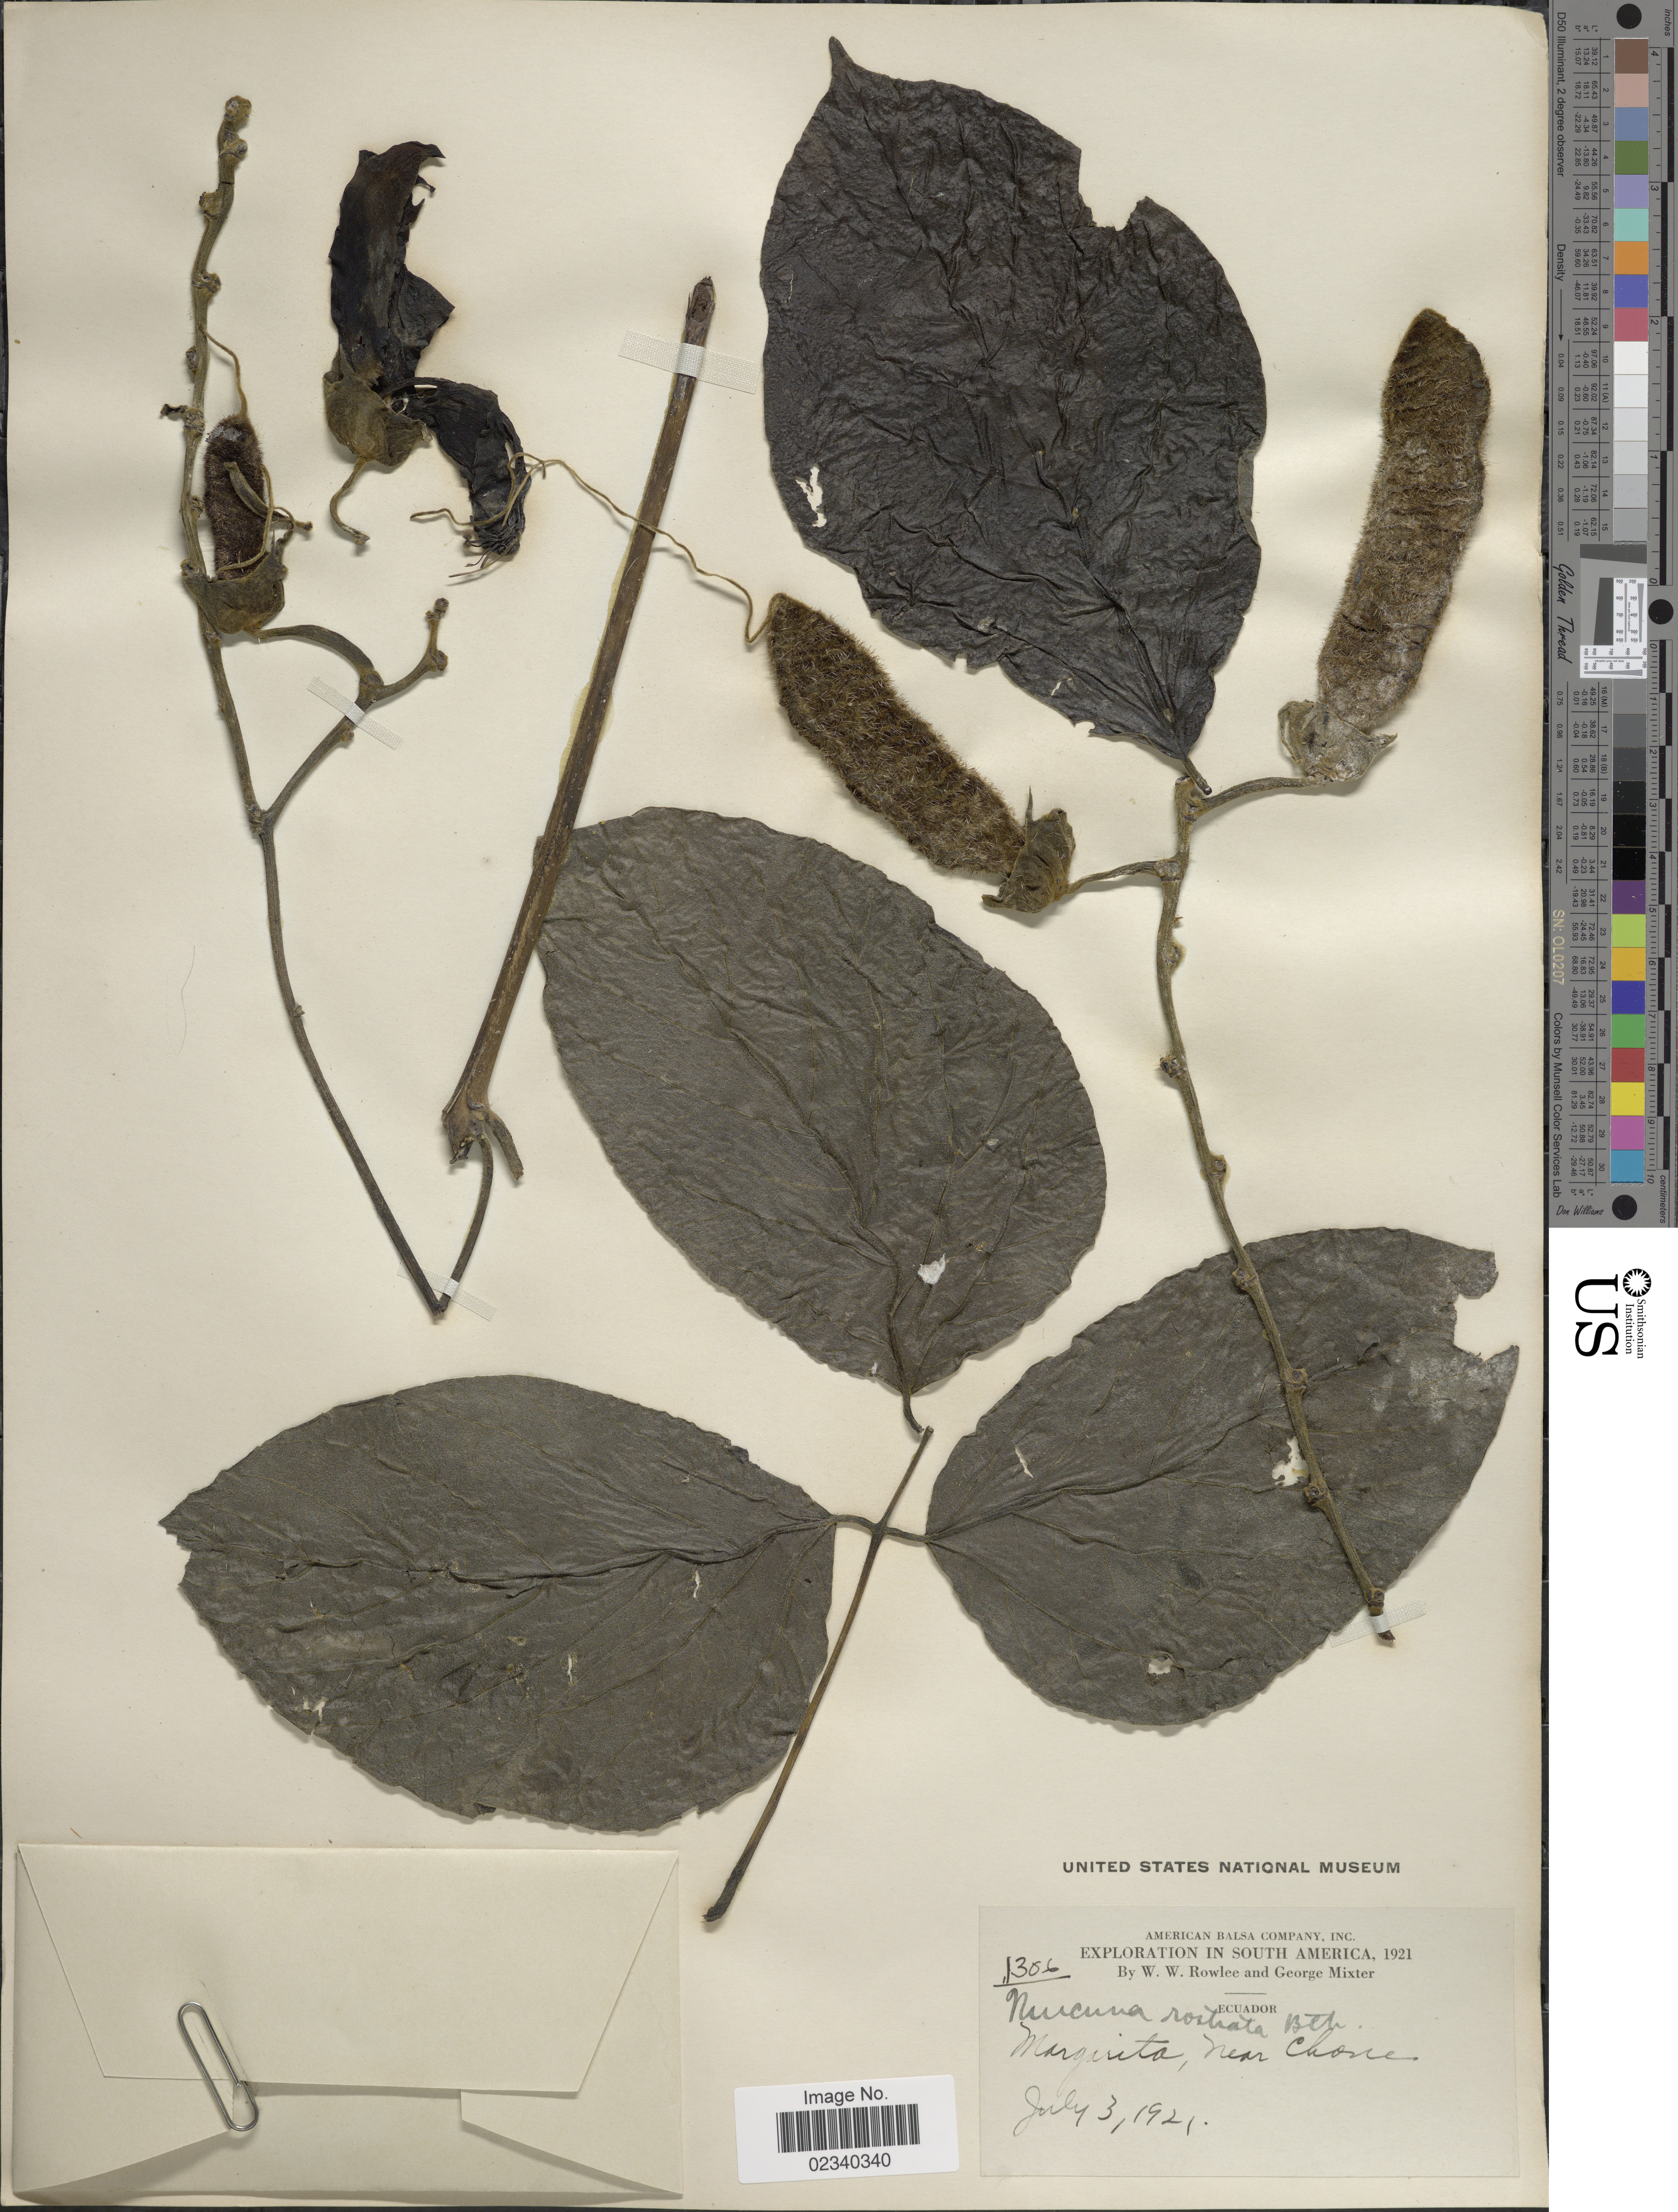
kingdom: Plantae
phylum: Tracheophyta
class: Magnoliopsida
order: Fabales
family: Fabaceae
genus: Mucuna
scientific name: Mucuna rostrata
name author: Benth.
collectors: W. W. Rowlee & G. Mixter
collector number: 1306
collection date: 1925-07-03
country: Ecuador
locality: Margarita, near Chone [interpreted]